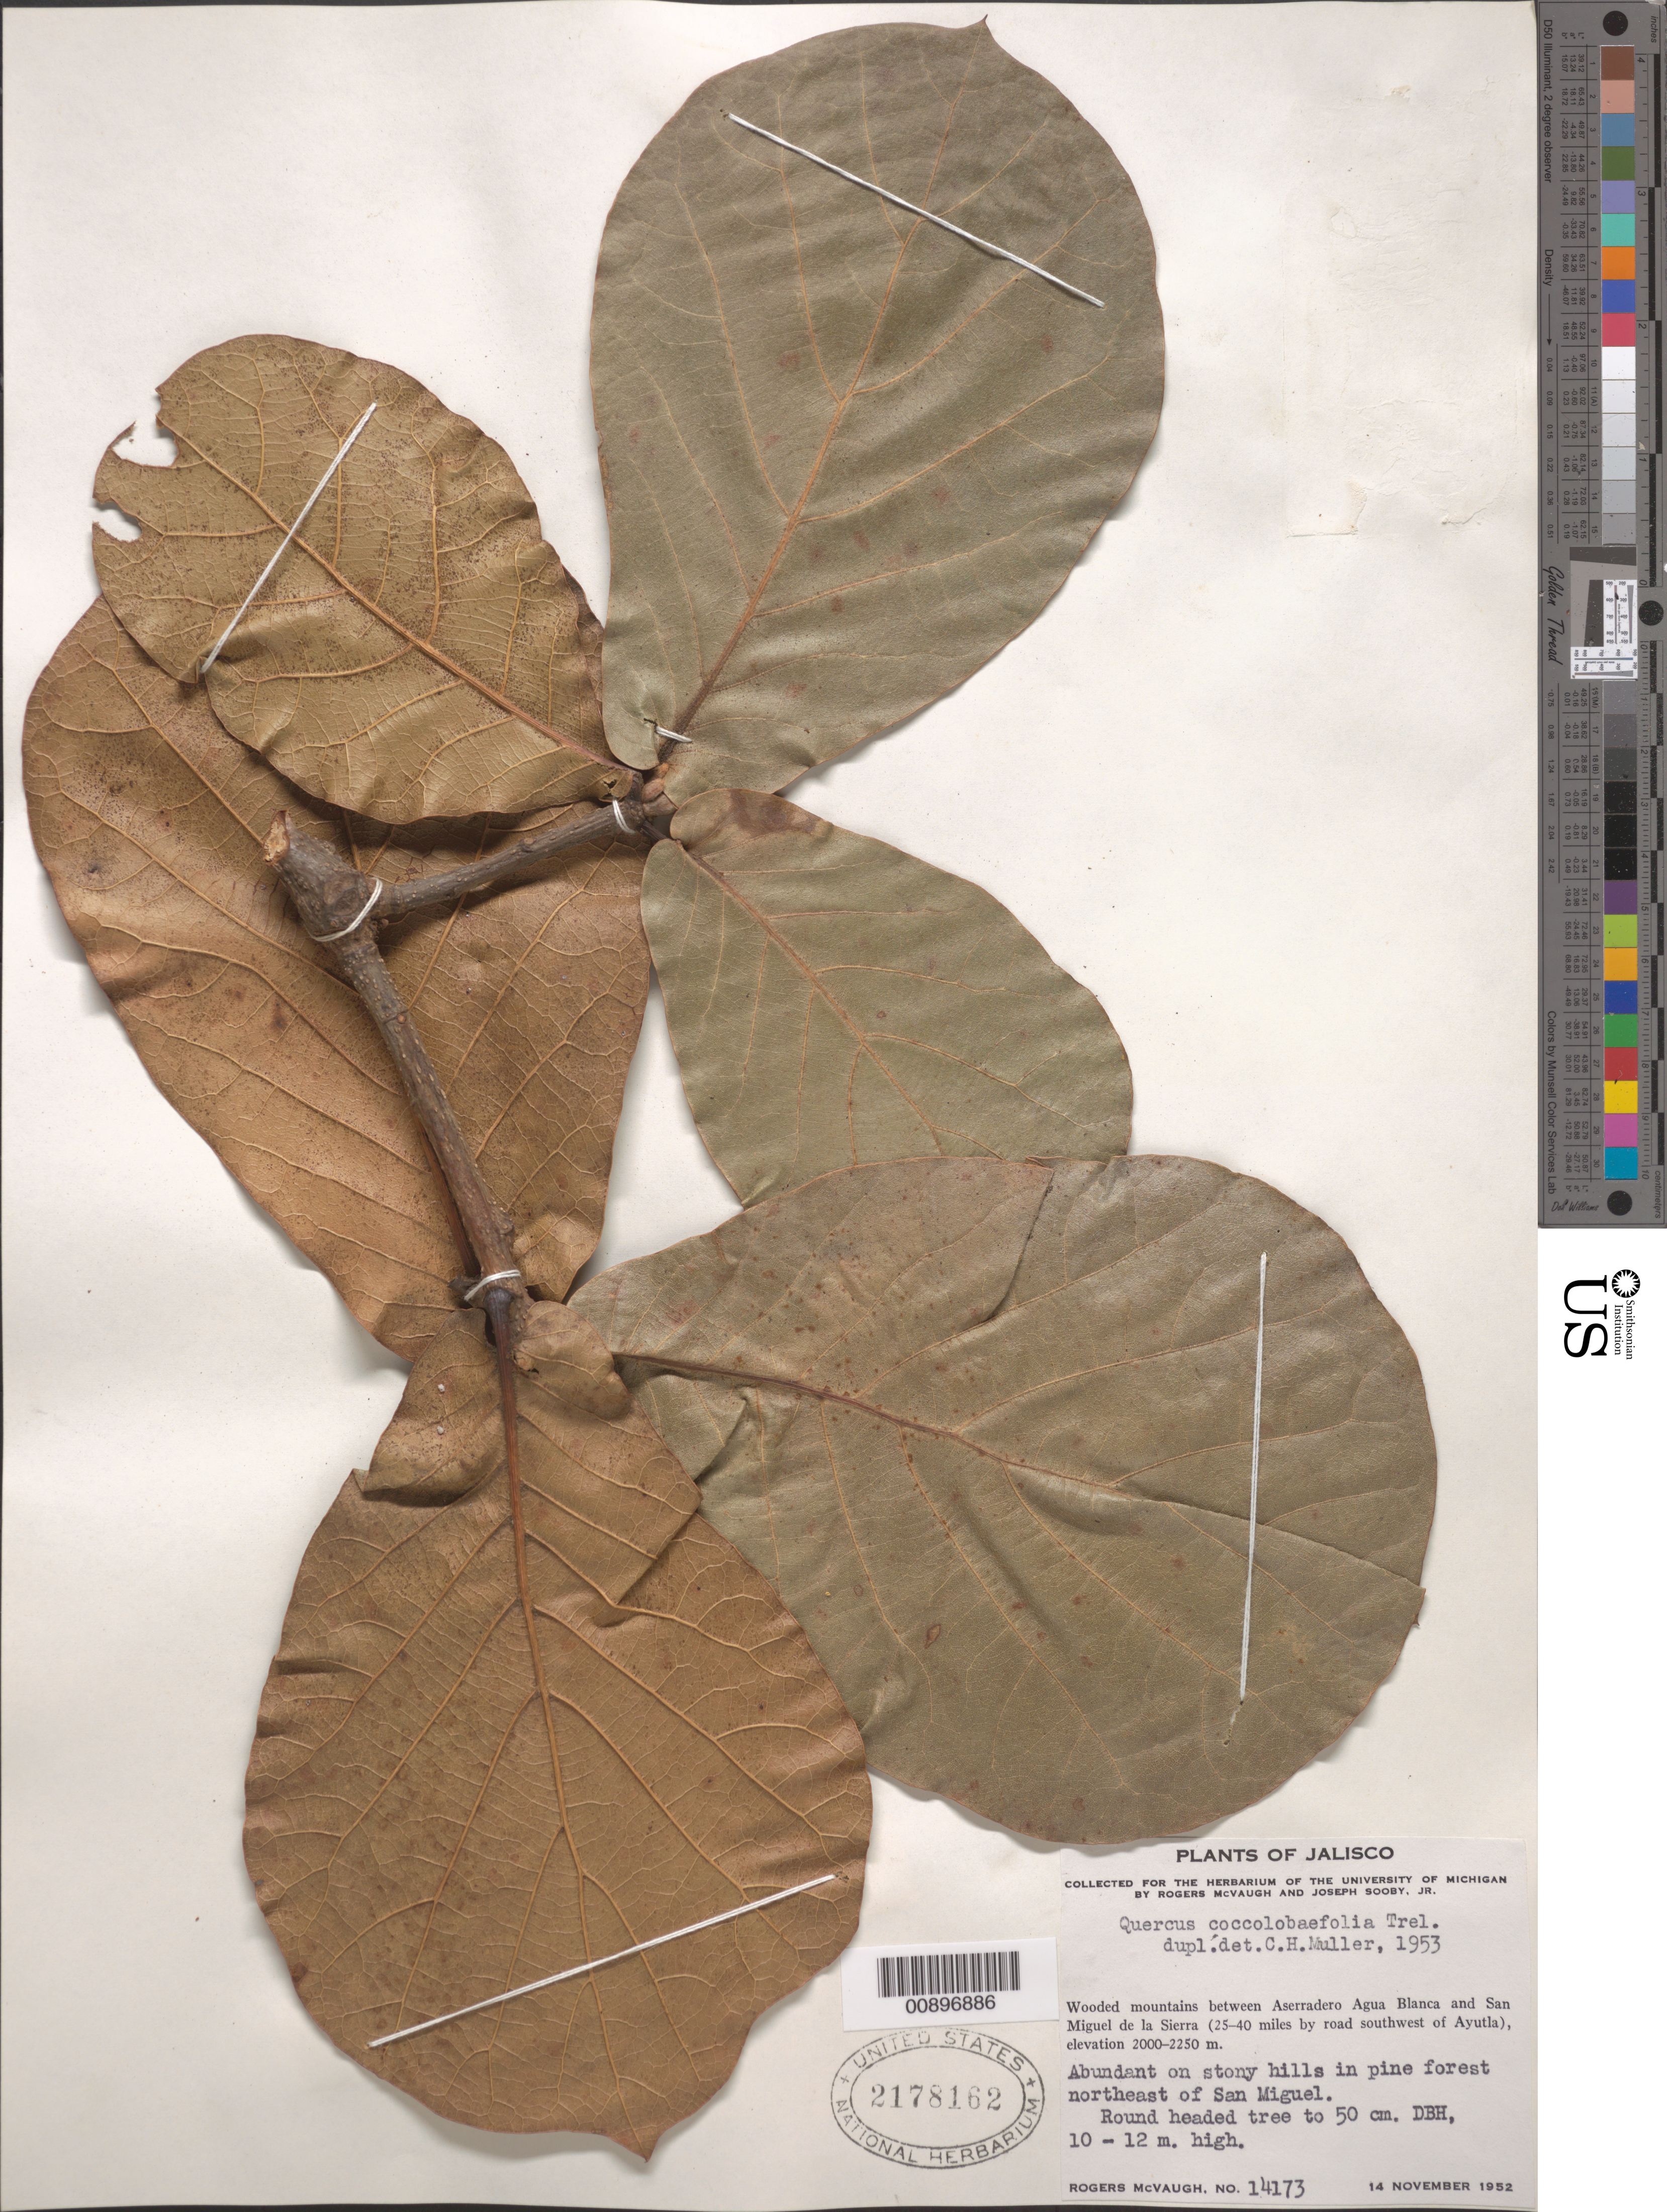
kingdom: Plantae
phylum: Tracheophyta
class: Magnoliopsida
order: Fagales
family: Fagaceae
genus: Quercus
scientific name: Quercus coccolobifolia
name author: Trel.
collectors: R. McVaugh & J. Sooby Jr.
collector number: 14173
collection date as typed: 14 Nov 1952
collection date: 1952-11-14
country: Mexico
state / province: Jalisco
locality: Wooded mountains between Aserradero Agua Blanca and San Miguel de la Sierra (25-40 miles by road southwest of Ayutla).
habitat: Abundant on stony hills in pine forest northeast of San Miguel.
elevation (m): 2250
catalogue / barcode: US 2178162